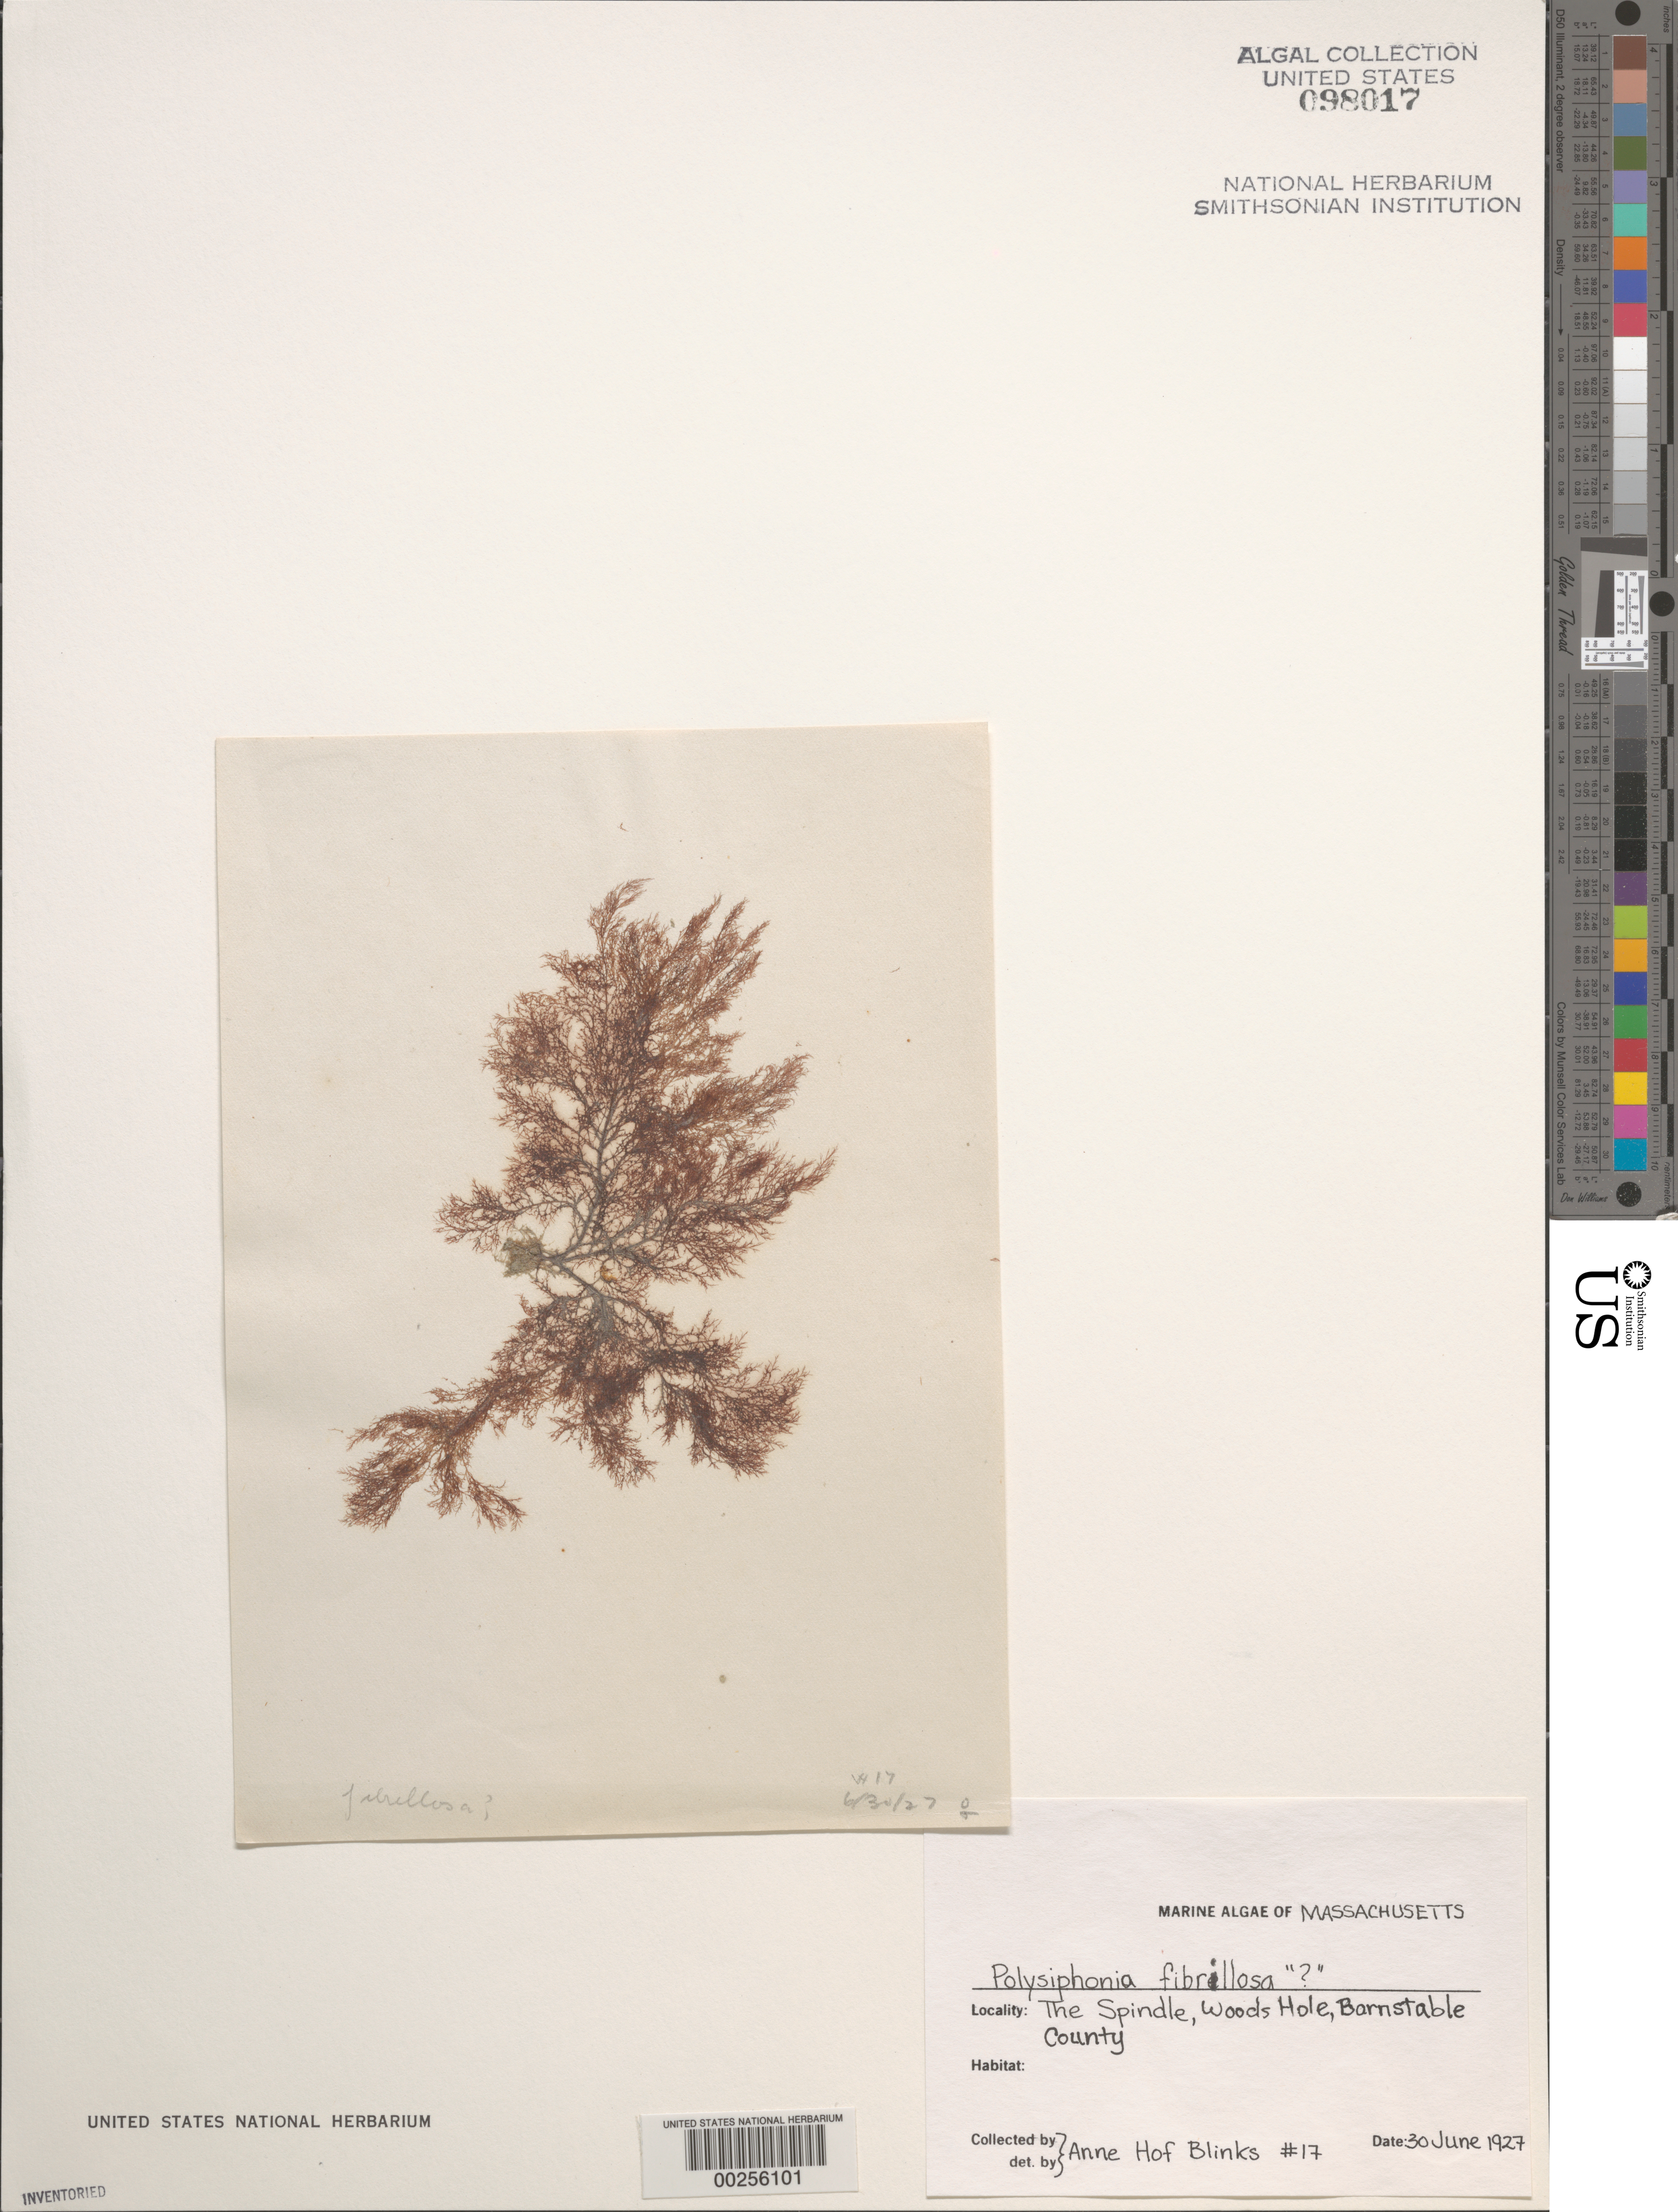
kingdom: Plantae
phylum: Rhodophyta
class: Florideophyceae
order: Ceramiales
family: Rhodomelaceae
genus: Leptosiphonia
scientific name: Leptosiphonia fibrillosa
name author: (C. Agardh) Savoie & G.W. Saunders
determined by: Algae name updating Project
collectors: A. Blinks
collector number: AHB 17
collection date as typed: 30 Jun 1927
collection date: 1927-06-30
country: United States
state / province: Massachusetts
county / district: Barnstable County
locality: Woods Hole, The Spindle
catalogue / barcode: US 98017